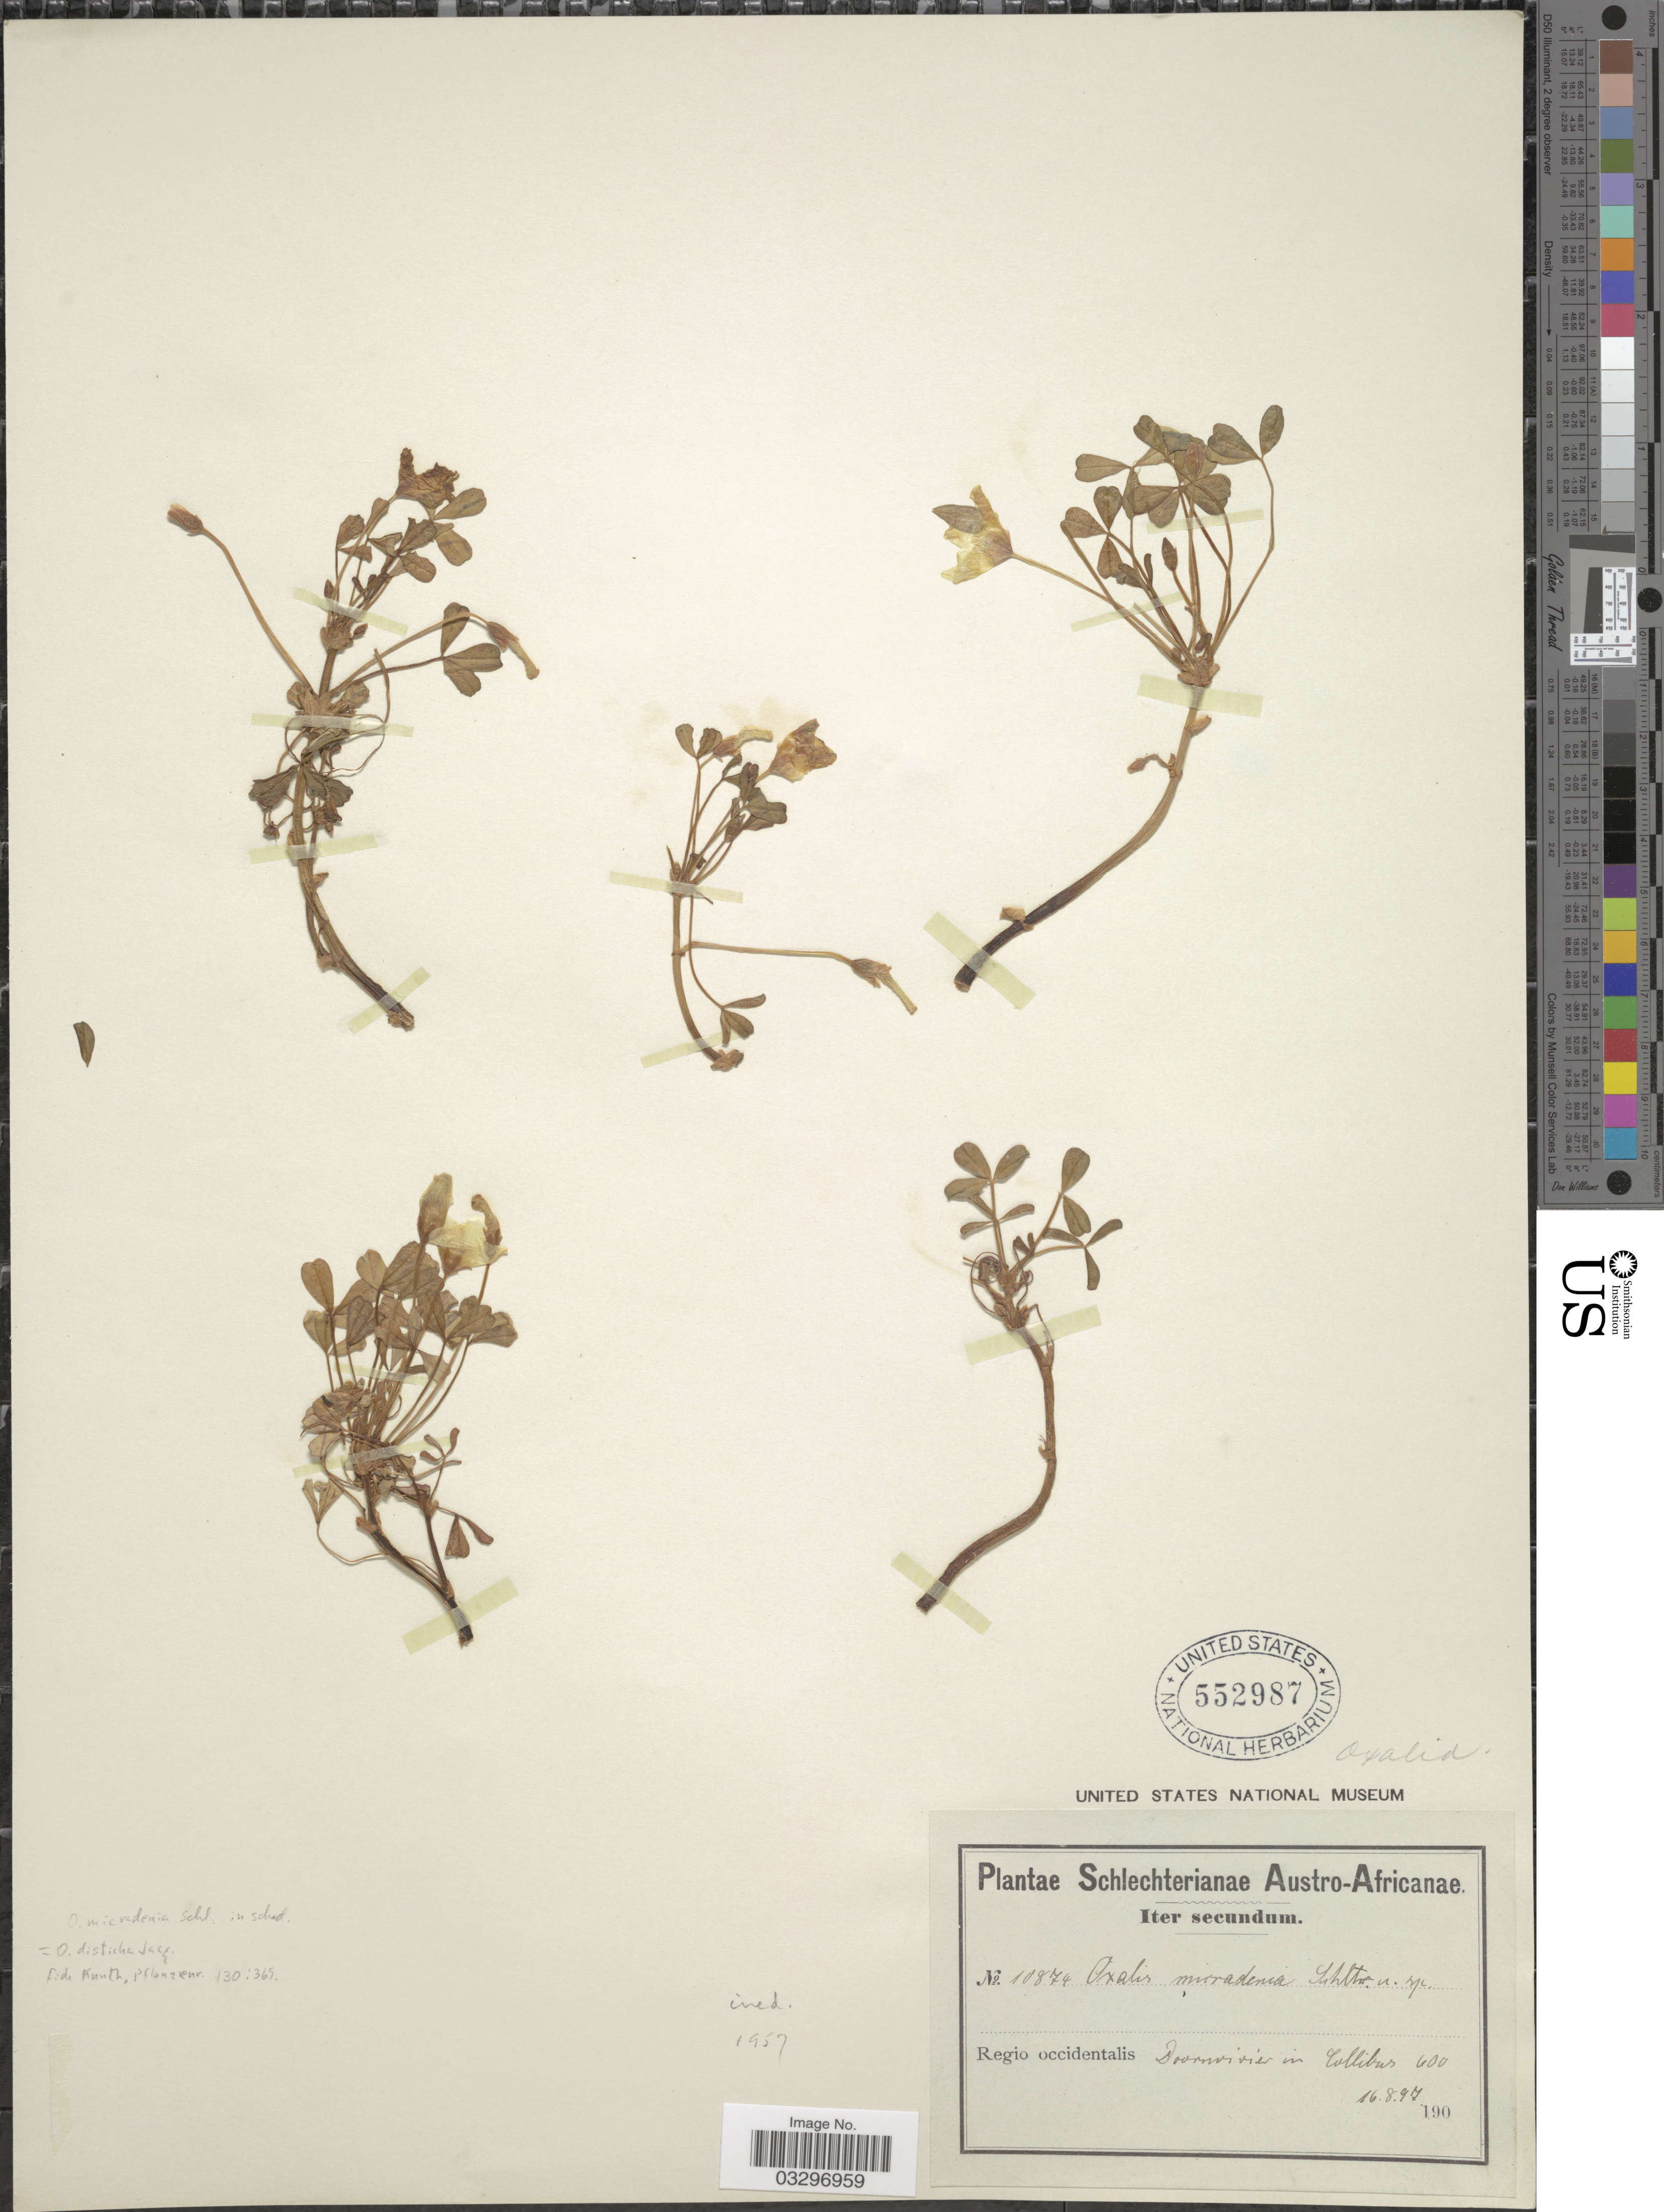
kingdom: Plantae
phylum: Tracheophyta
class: Magnoliopsida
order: Oxalidales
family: Oxalidaceae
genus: Oxalis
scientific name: Oxalis disticha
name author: Jacq.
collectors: Schlechter, --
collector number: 10874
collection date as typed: Transcribed d/m/y: 16/8/97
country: South Africa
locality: Austro-Africanae. Regio Occidentalis. Doornrivier in Collibus.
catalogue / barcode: US 552987